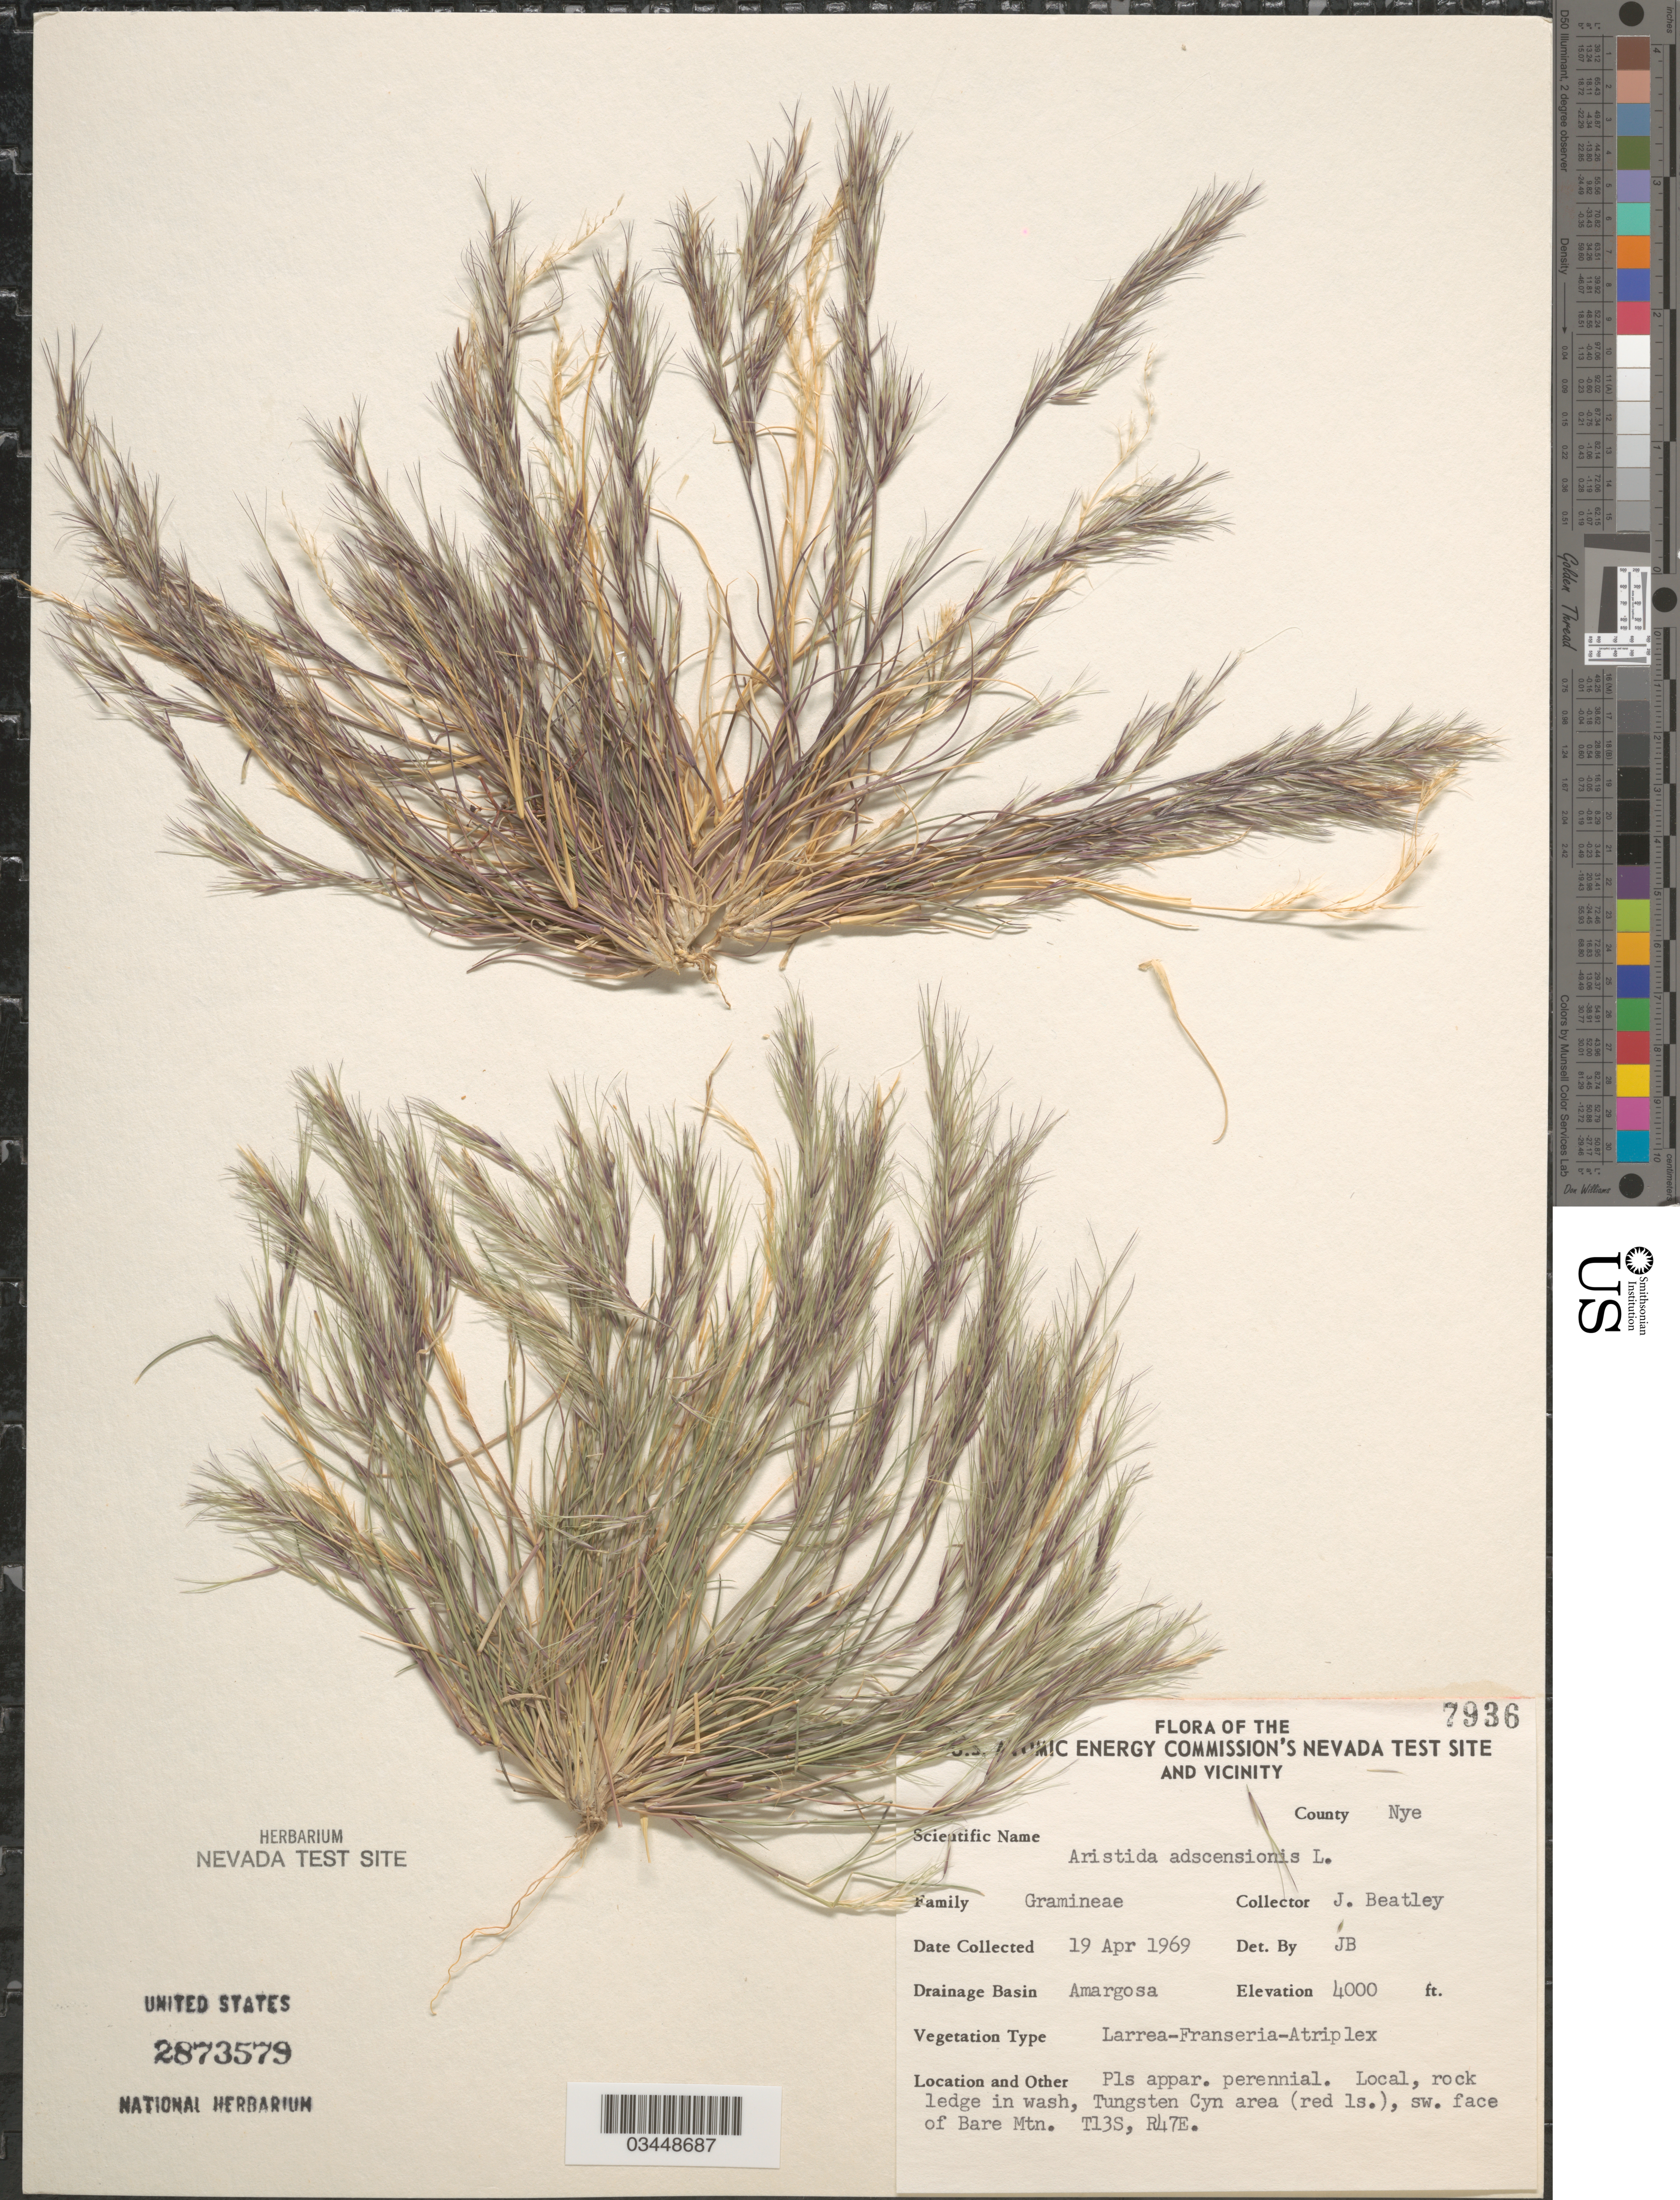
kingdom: Plantae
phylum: Tracheophyta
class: Liliopsida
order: Poales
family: Poaceae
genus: Aristida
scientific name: Aristida adscensionis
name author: L.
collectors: J. C. Beatley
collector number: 7936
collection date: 1969-04-19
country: United States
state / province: Nevada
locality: The U.S. Atomic Energy Commission's Nevada Test Site and Vicinity. County Nye. Drainage Basin Amargosa. Tungsten Cyn area (res ls.), sw. face of Bare Mtn. T13S, R47E.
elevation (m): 1219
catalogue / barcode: US 2873579